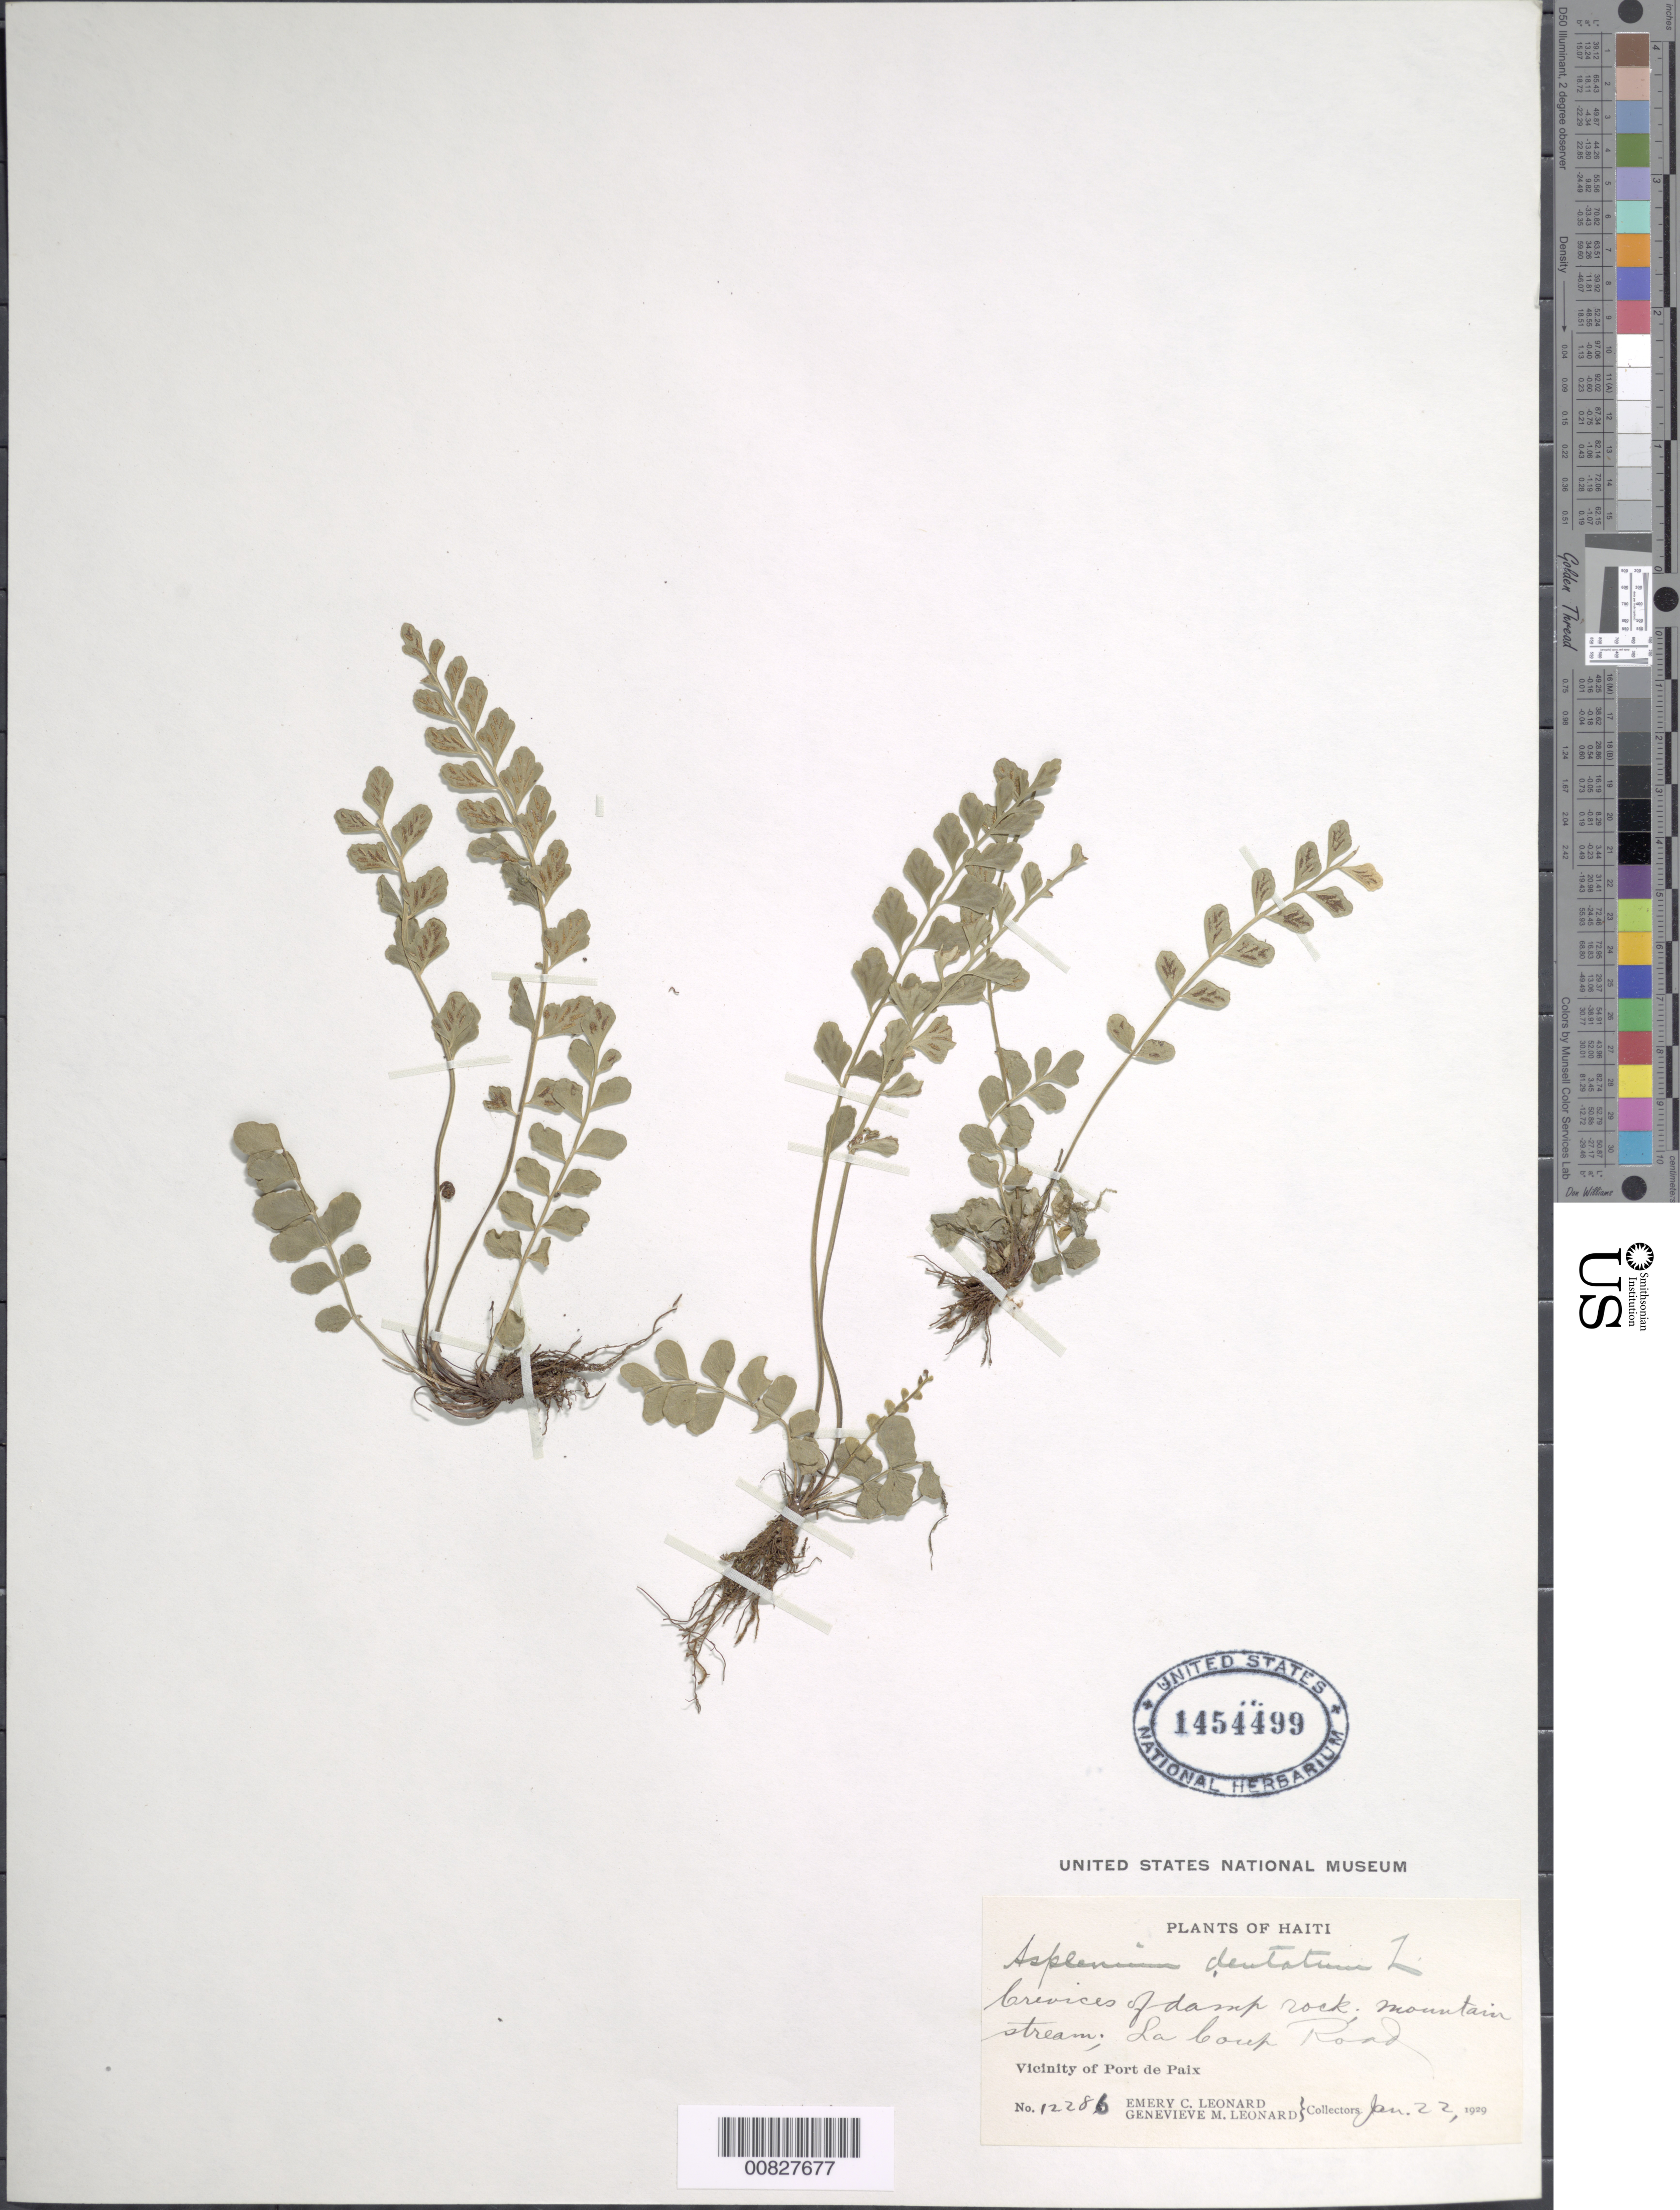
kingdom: Plantae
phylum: Tracheophyta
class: Polypodiopsida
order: Polypodiales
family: Aspleniaceae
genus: Asplenium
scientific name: Asplenium trichomanes-dentatum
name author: L.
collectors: E. C. Leonard & G. M. Leonard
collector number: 12286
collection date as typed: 22 Jan 1929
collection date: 1929-01-22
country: Haiti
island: Hispaniola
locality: Port de Paix, La Coup road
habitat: Crevices of damp rock, mountain stream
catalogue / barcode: US 1454499